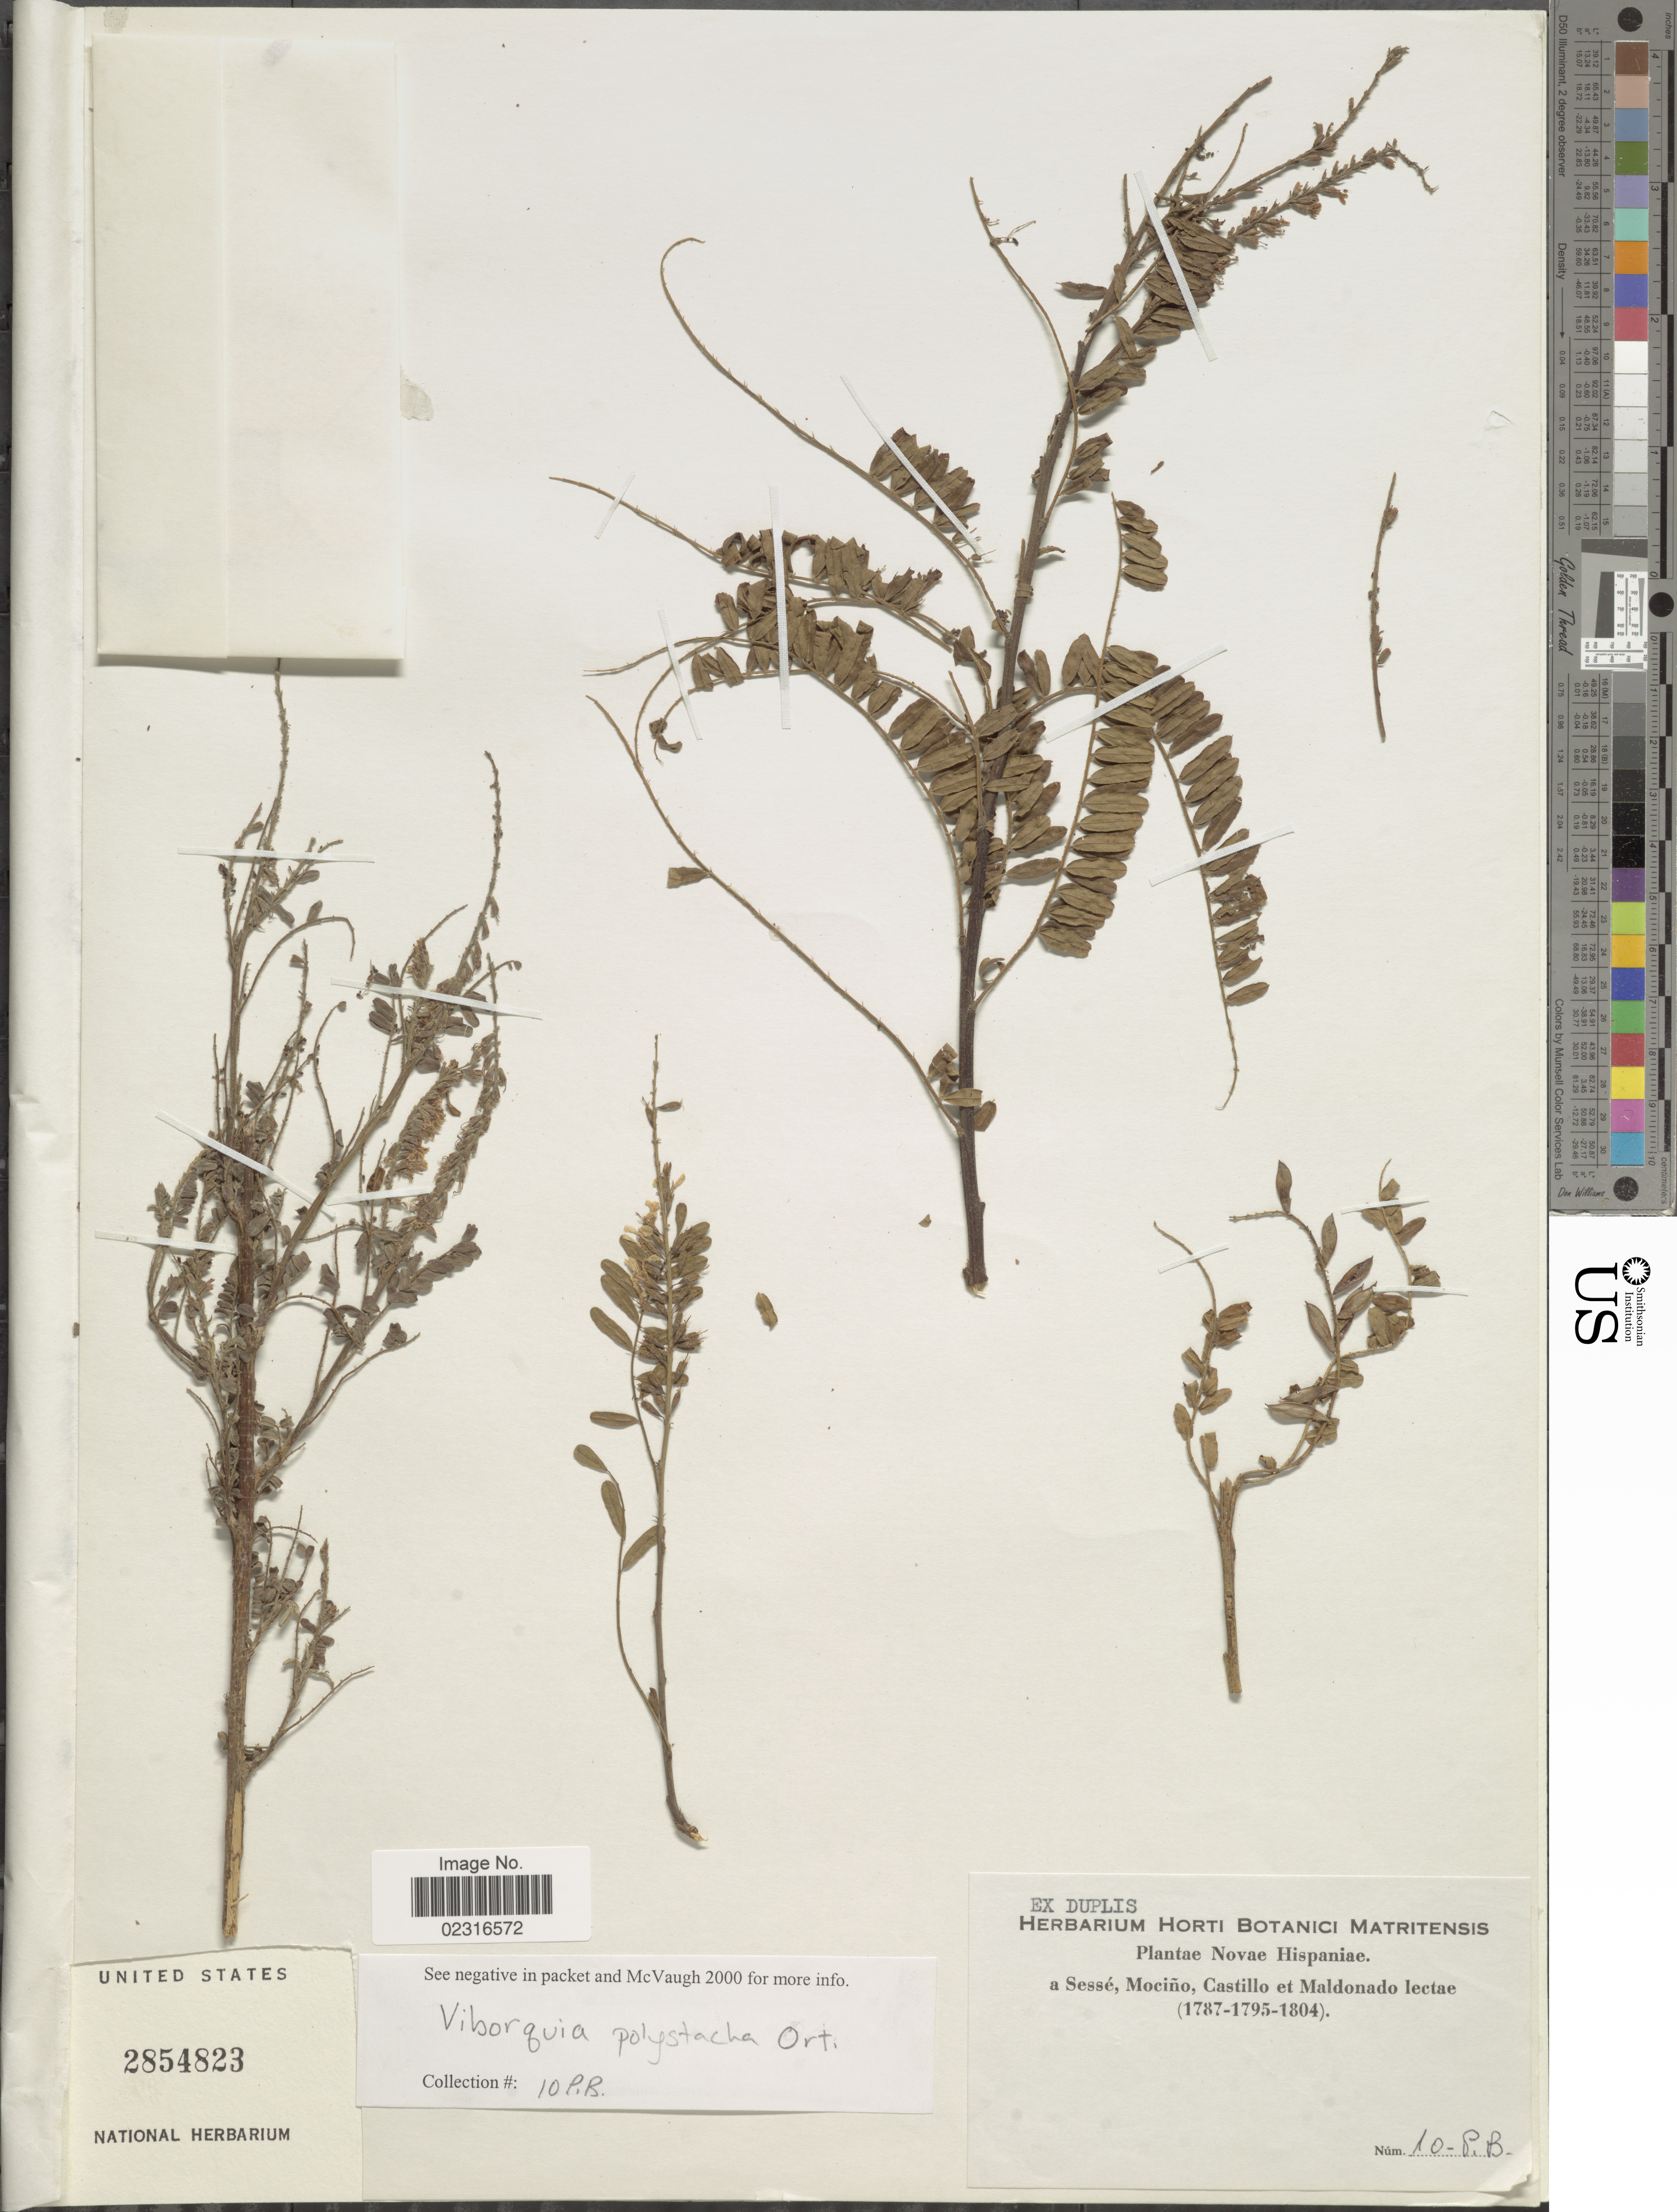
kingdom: Plantae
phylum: Tracheophyta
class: Magnoliopsida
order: Fabales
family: Fabaceae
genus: Eysenhardtia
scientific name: Eysenhardtia polystachya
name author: (Ortega) Sarg.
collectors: Sessé, --, Mociño, Castillo, -- & Maldonado, --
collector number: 10-P.B.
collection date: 1787/1804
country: Spain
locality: Novae Hispaniae.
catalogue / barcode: US 2854823